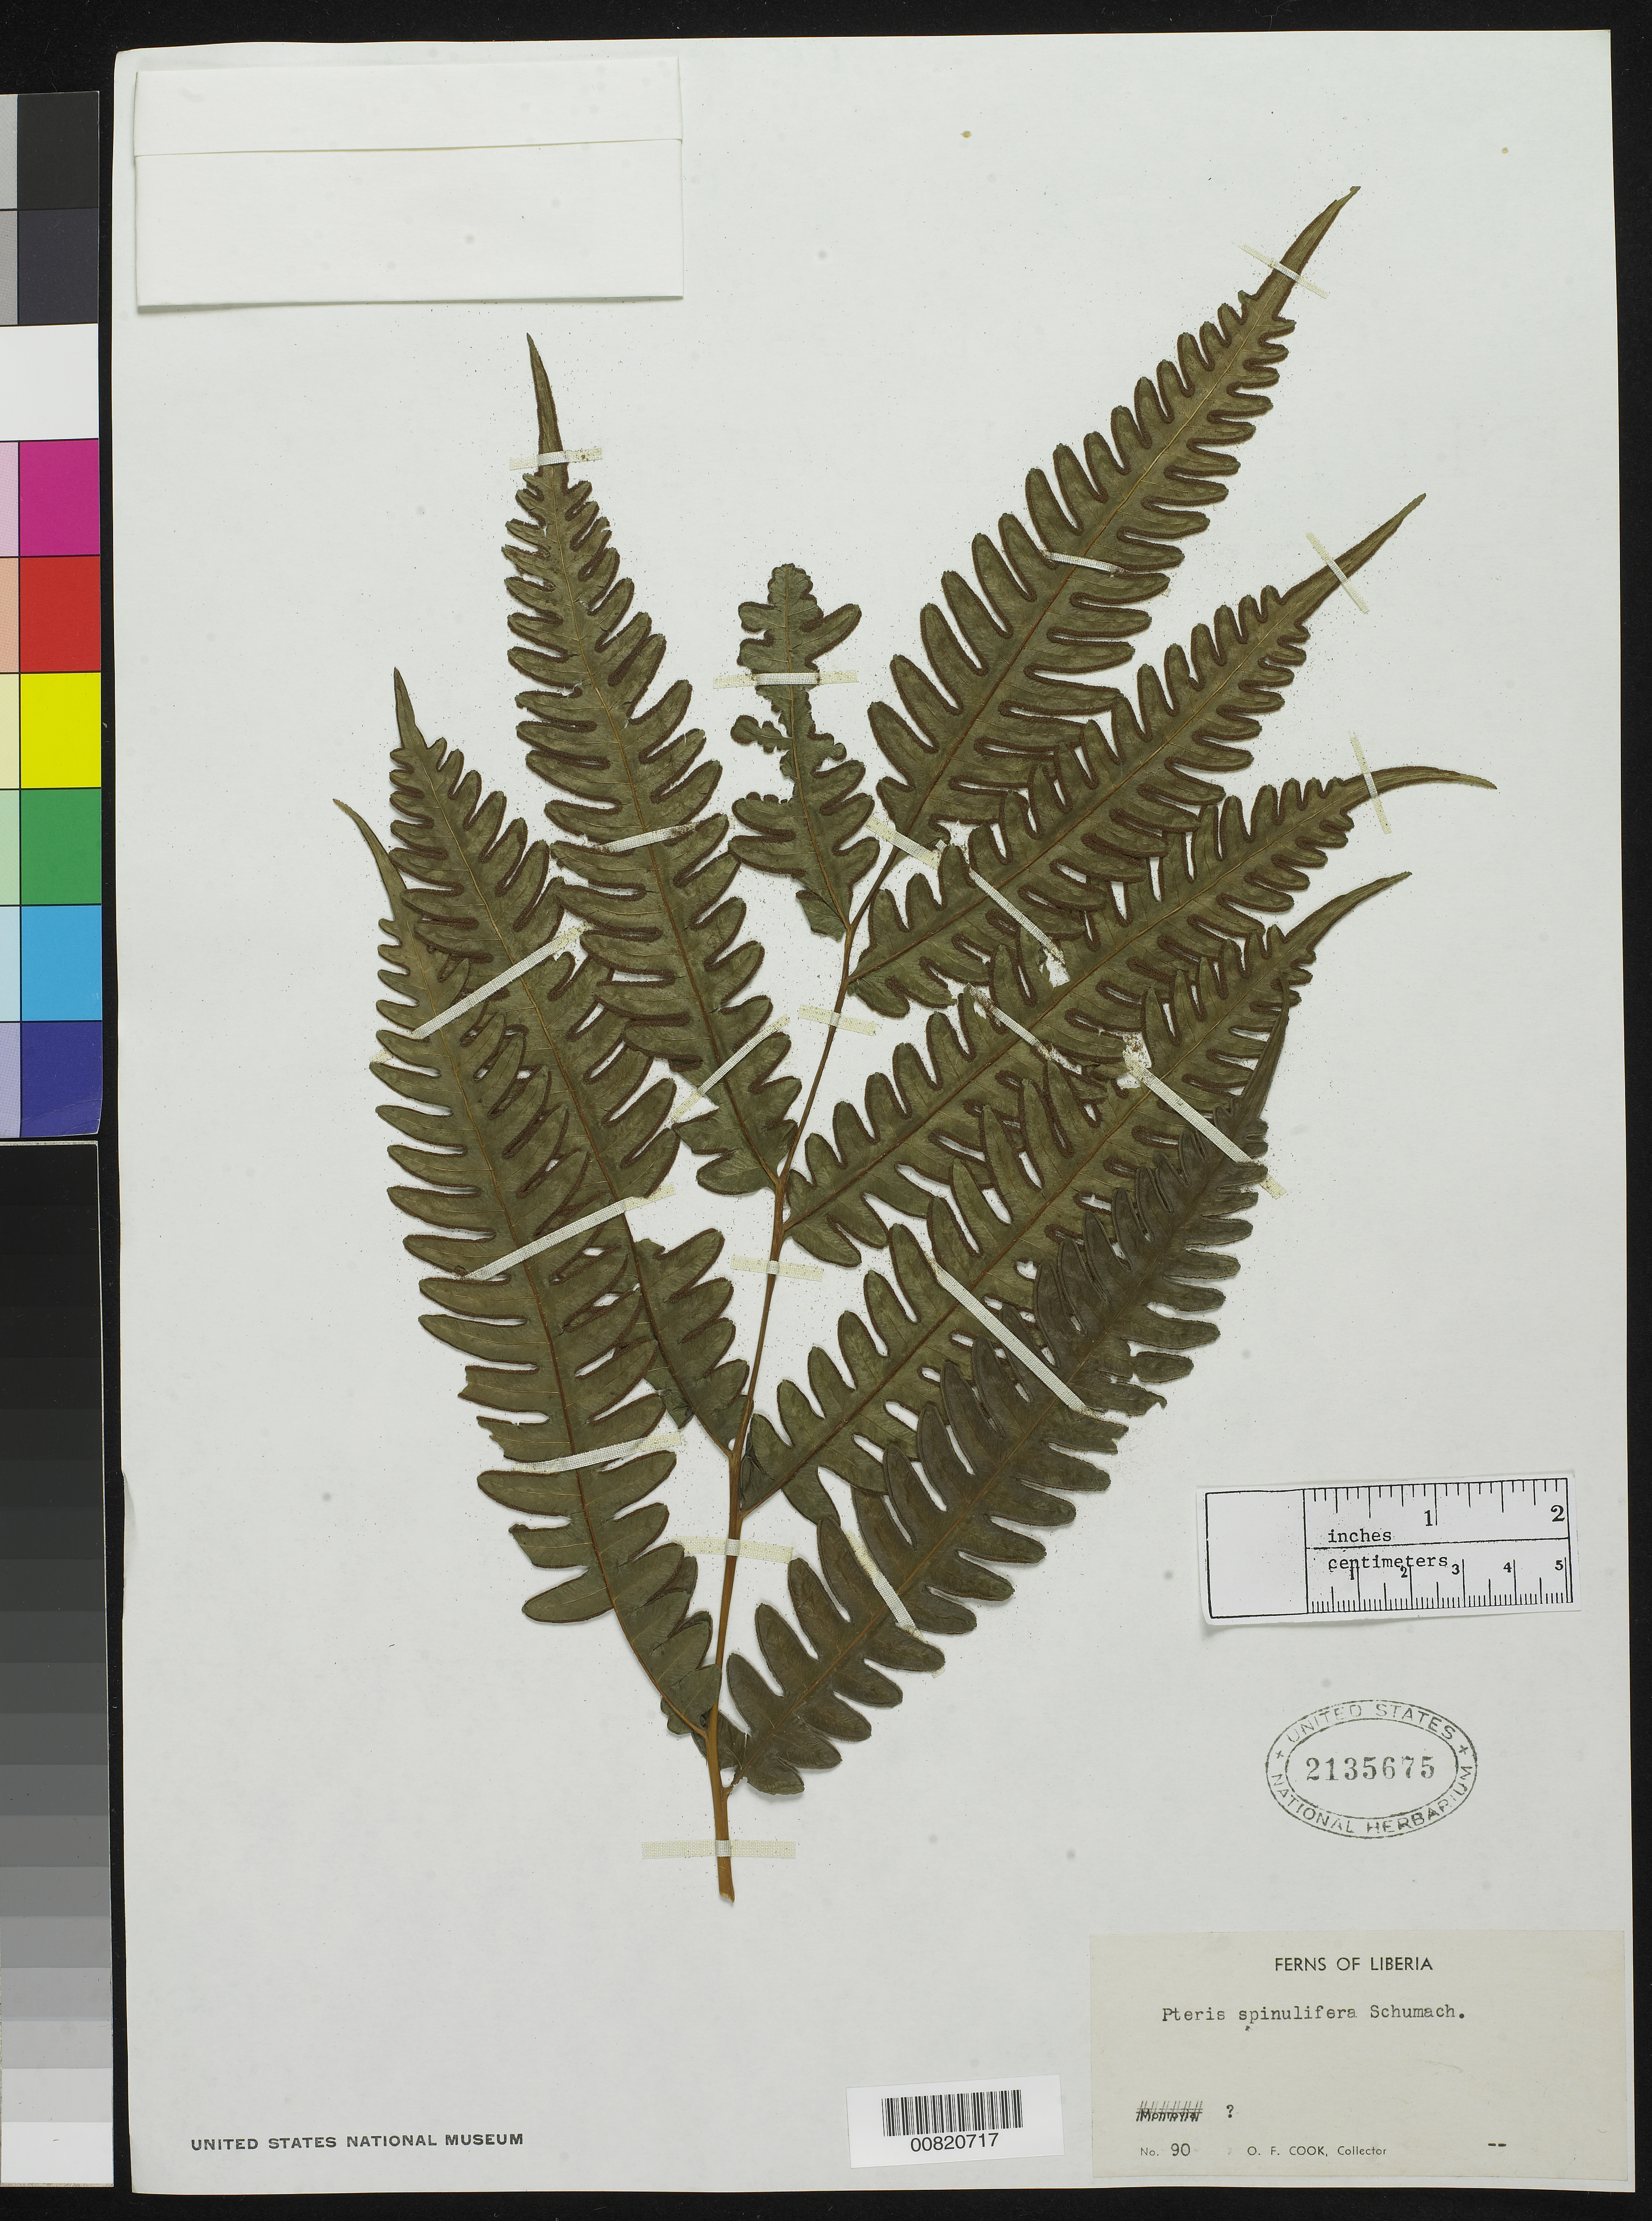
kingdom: Plantae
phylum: Tracheophyta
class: Polypodiopsida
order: Polypodiales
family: Pteridaceae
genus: Pteris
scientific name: Pteris spinulifera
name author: Schum.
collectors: O. F. Cook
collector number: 90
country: Liberia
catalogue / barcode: US 2135675